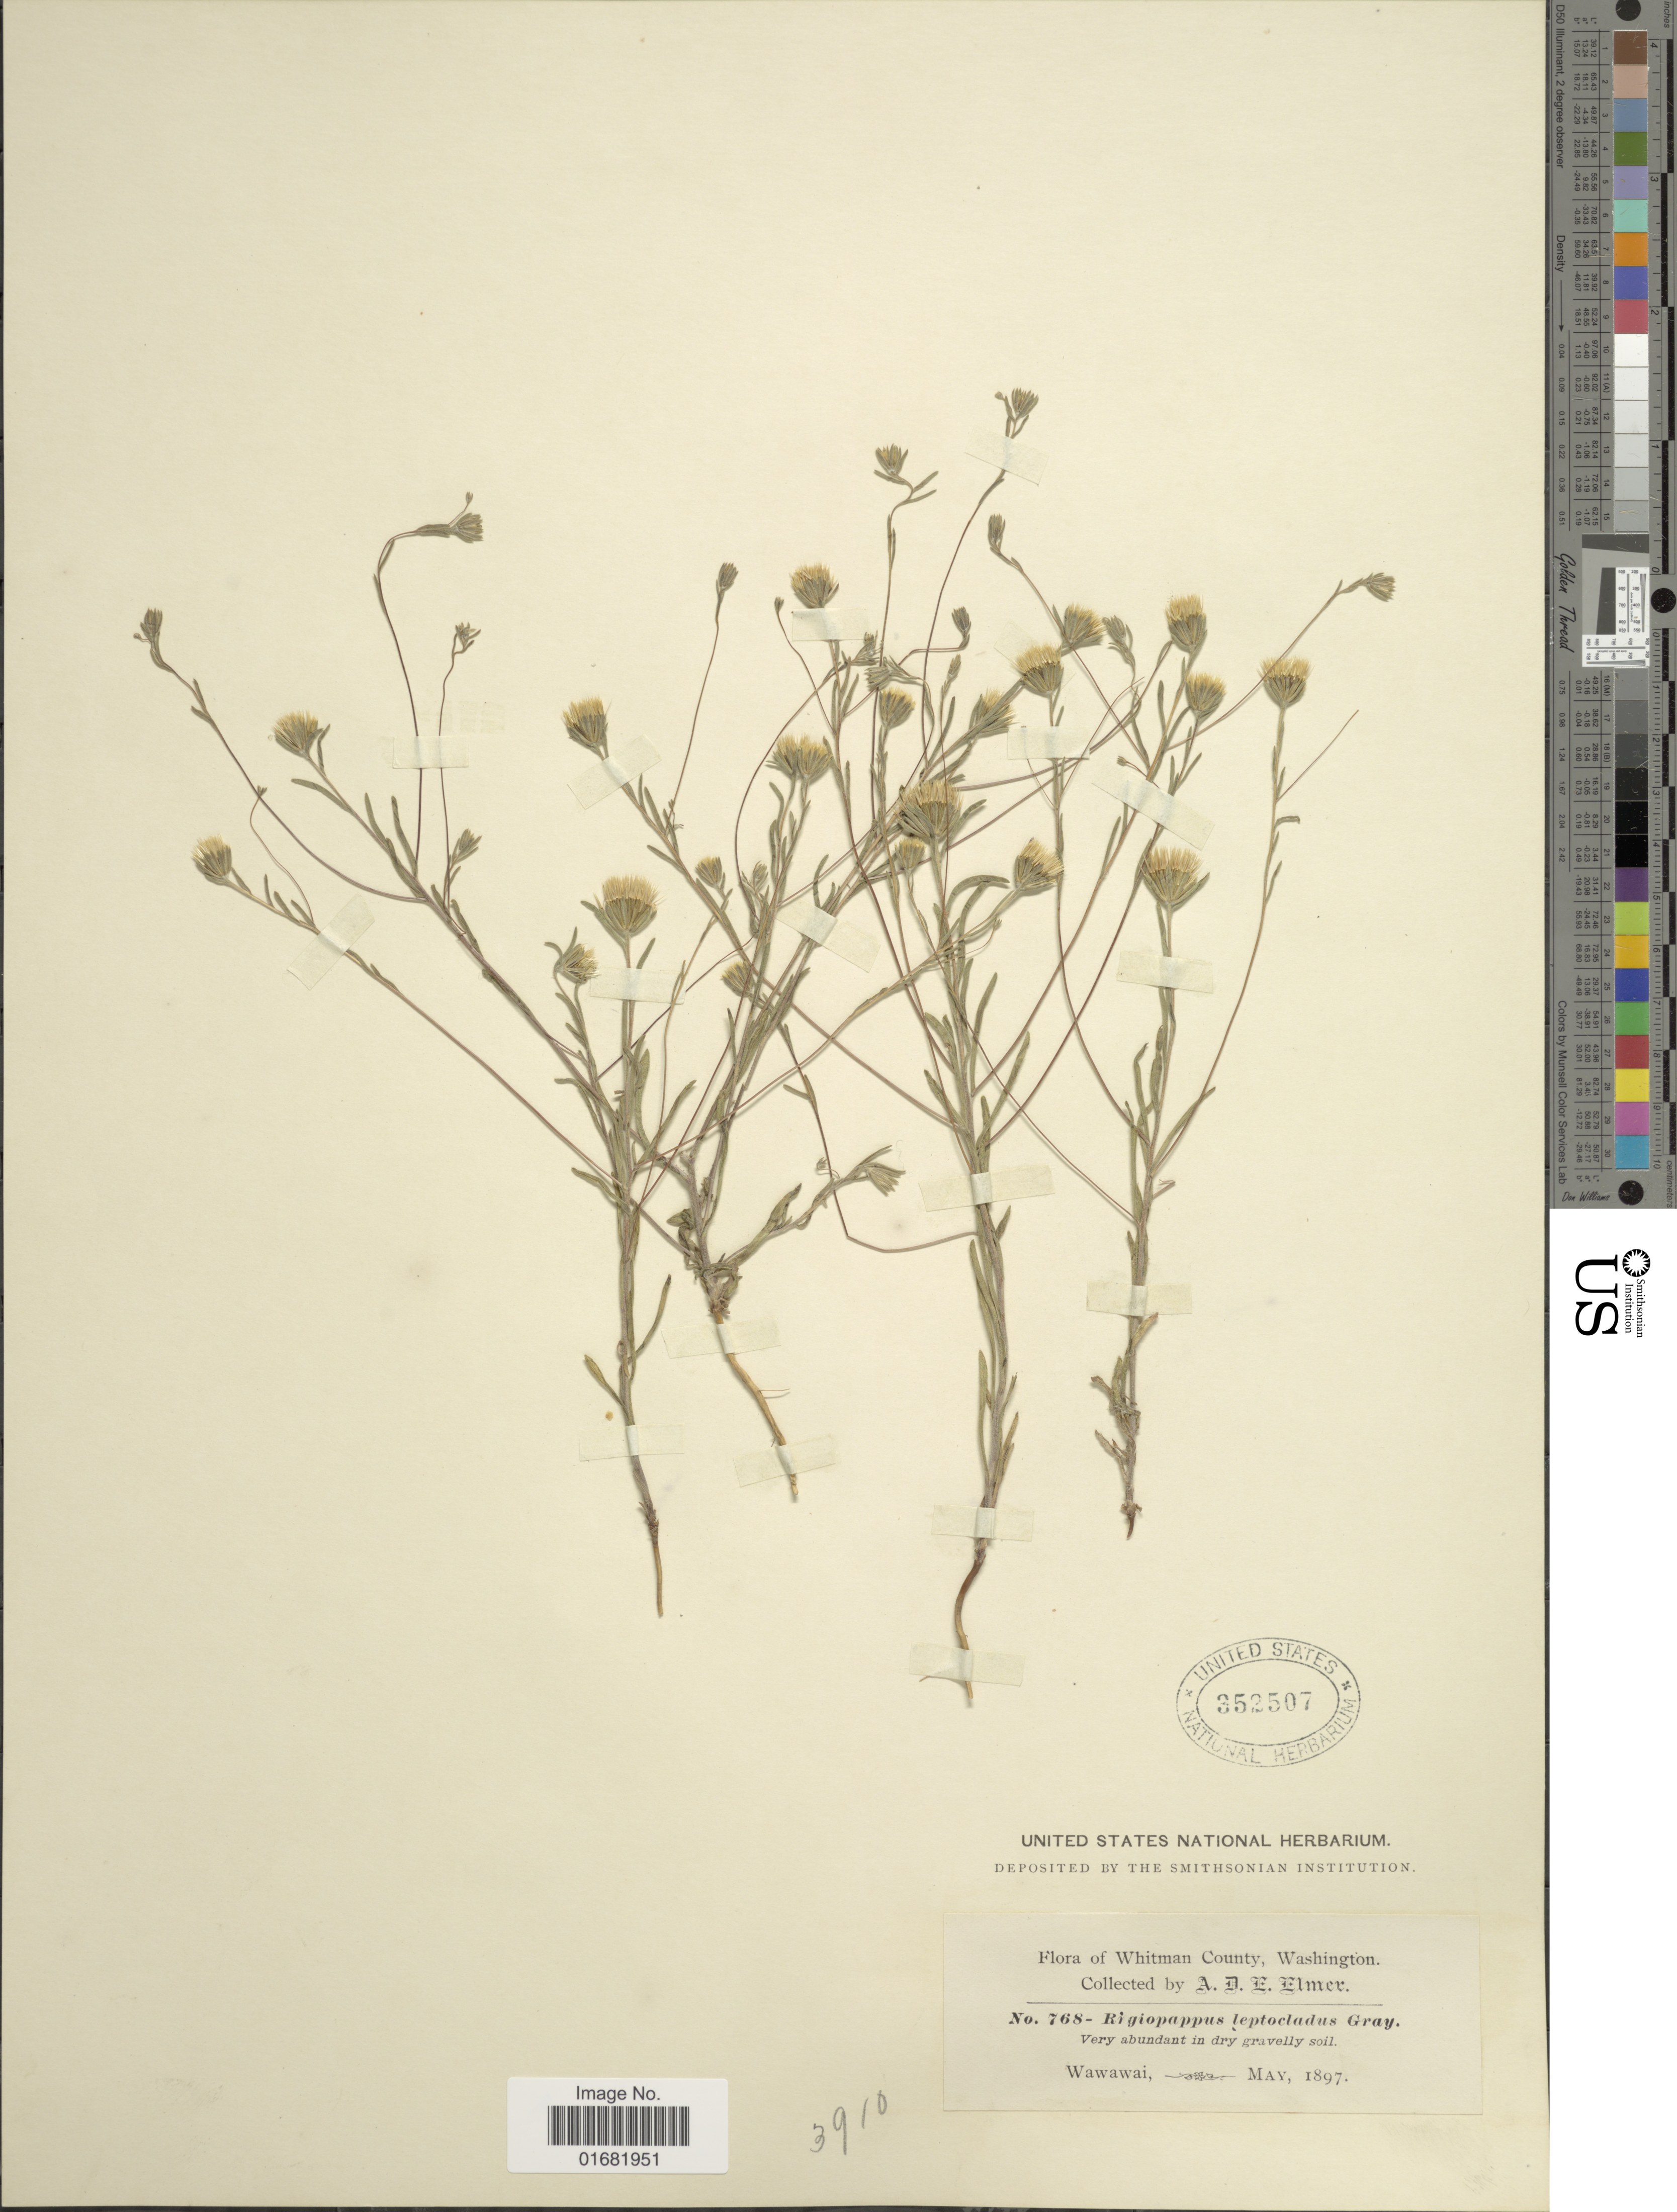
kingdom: Plantae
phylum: Tracheophyta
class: Magnoliopsida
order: Asterales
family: Asteraceae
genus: Rigiopappus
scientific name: Rigiopappus leptocladus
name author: A. Gray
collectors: A. D. E. Elmer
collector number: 768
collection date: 1897-05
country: United States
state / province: Washington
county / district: Whitman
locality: Whitman County. Wawawai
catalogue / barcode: US 352507